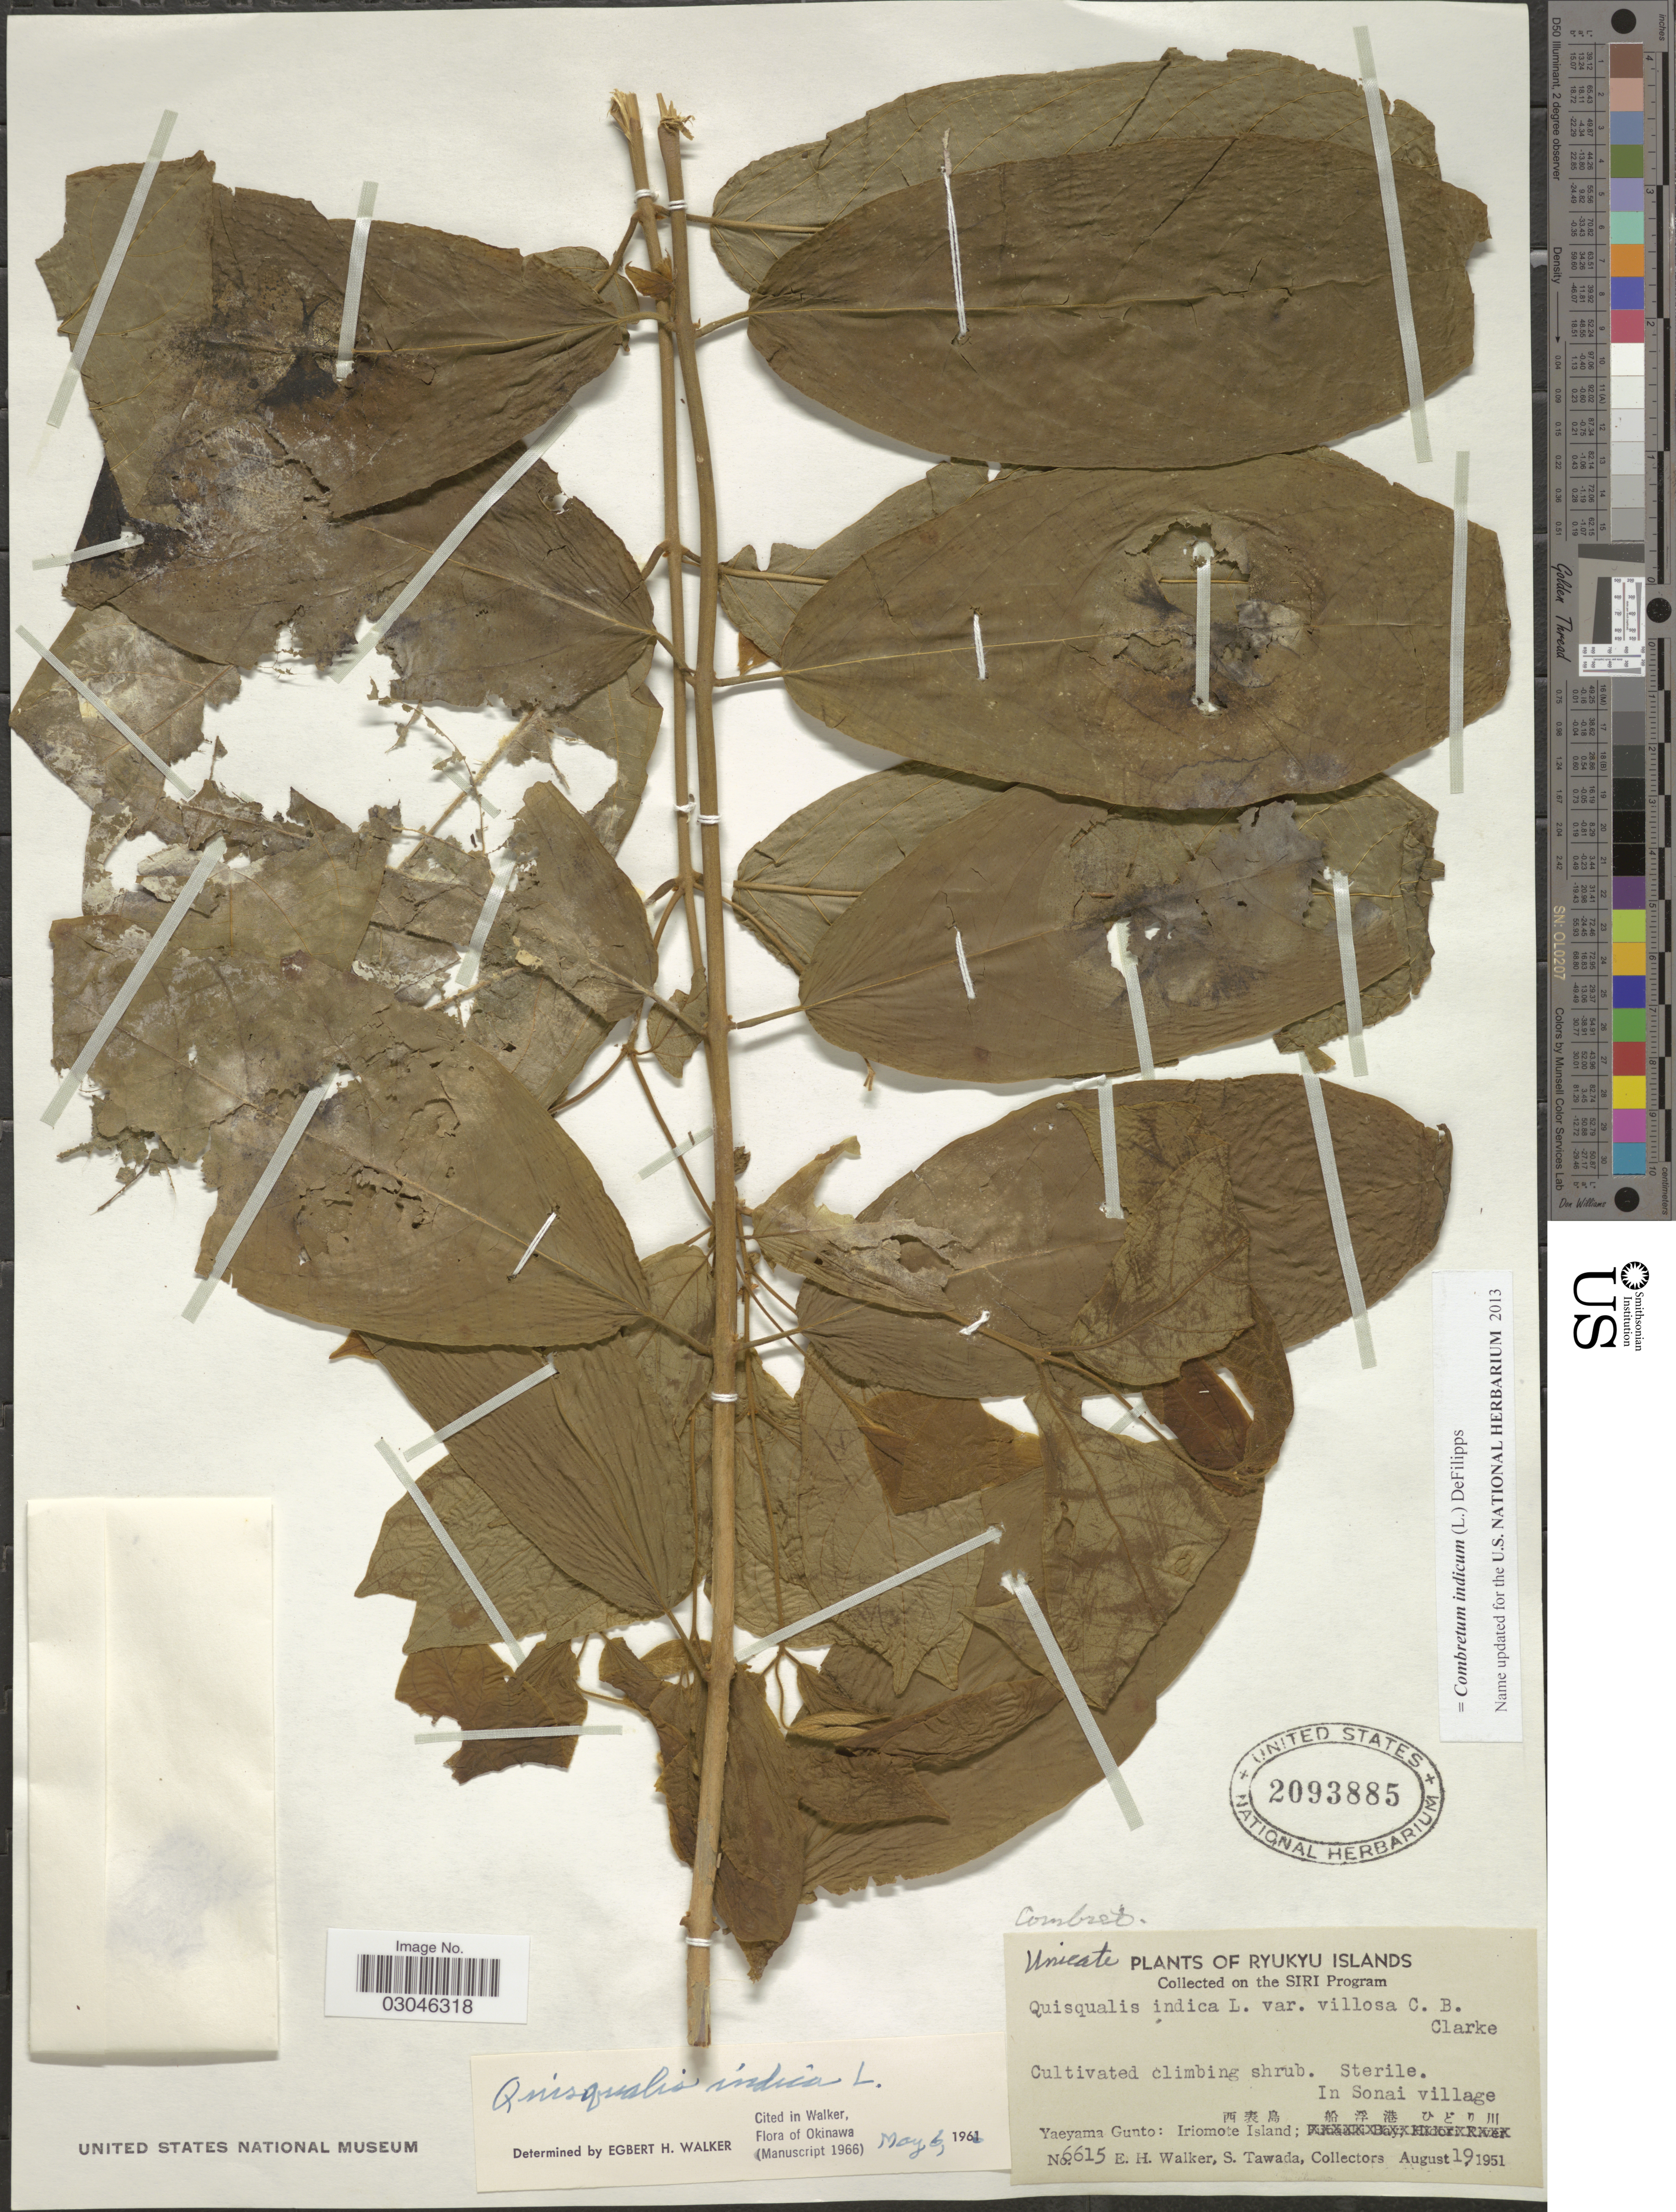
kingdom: Plantae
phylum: Tracheophyta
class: Magnoliopsida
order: Myrtales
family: Combretaceae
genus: Combretum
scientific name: Combretum indicum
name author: (L.) DeFilipps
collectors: E. H. Walker & S. Tawada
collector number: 6615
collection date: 1951-08-19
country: Japan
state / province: Okinawa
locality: Ryukyu Islands. Yaeyama Gunto: Iriomote Island. In Sonai village.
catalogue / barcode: US 2093885